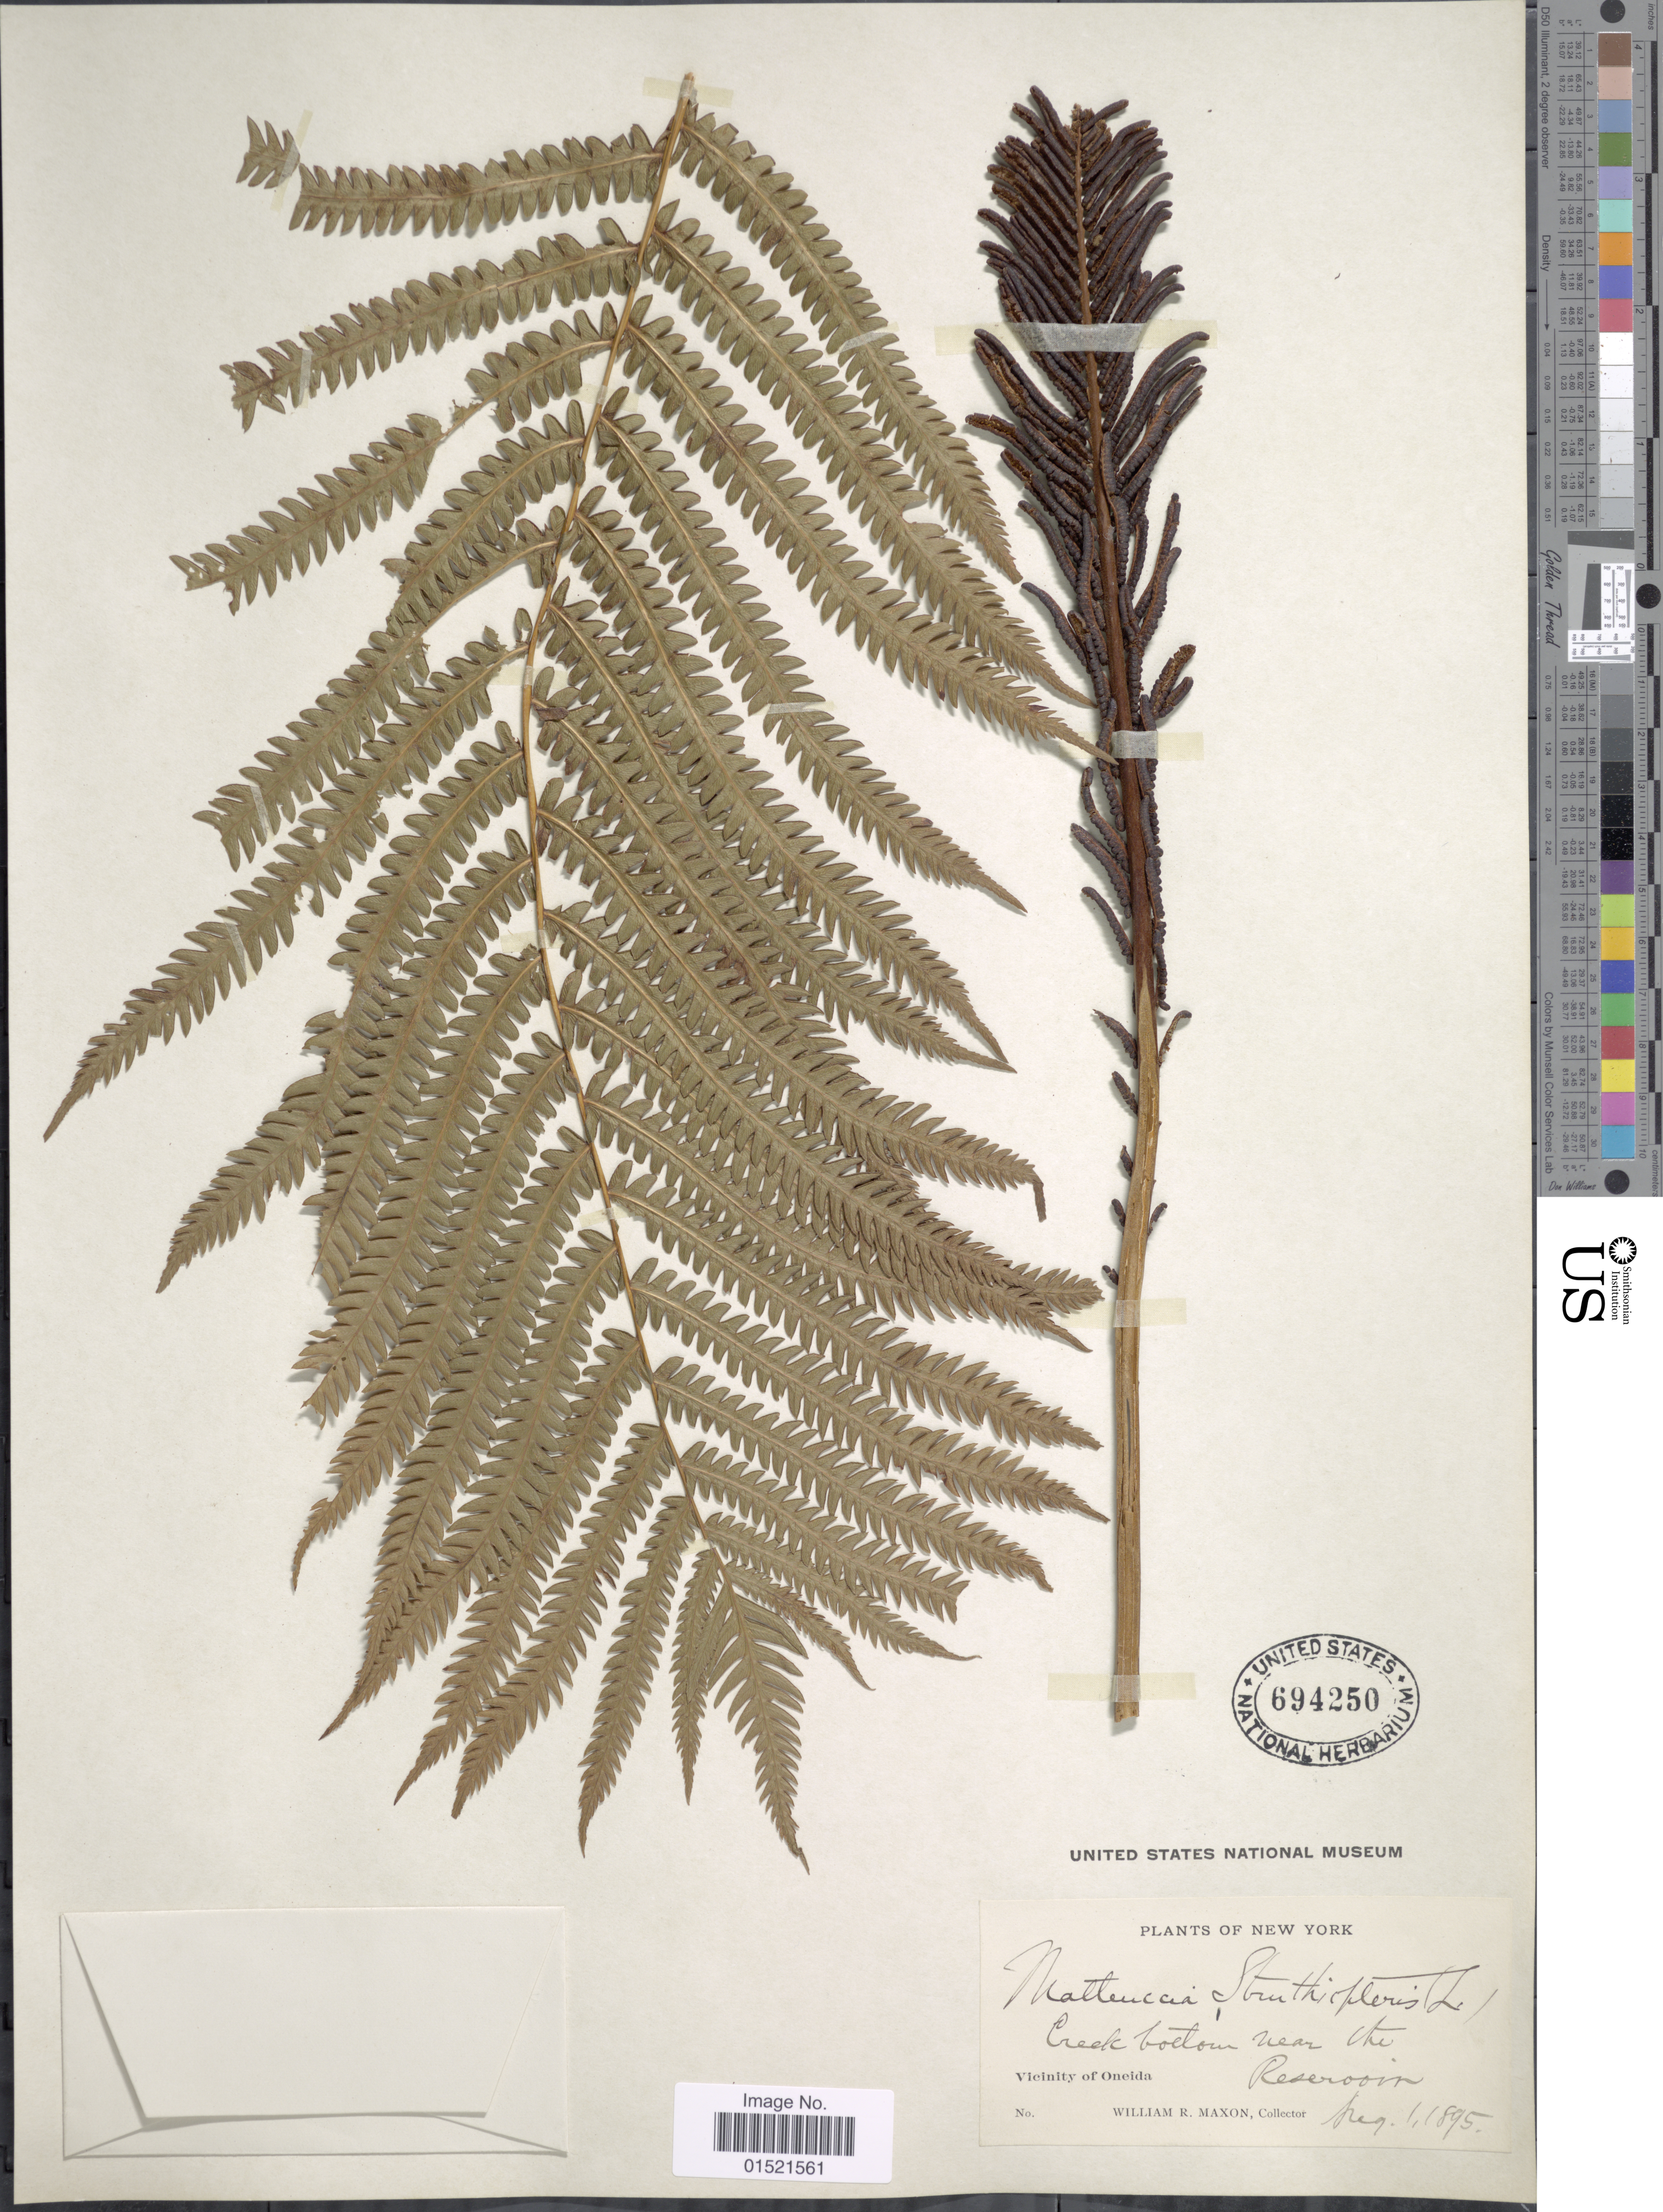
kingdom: Plantae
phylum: Tracheophyta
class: Polypodiopsida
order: Polypodiales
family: Onocleaceae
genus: Matteuccia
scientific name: Matteuccia struthiopteris var. pensylvanica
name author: (Willd.) C.V. Morton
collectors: W. R. Maxon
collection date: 1895-08-01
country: United States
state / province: New York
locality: Vicinity of Oneida, Creek bottom near the Reservoir.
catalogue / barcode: US 694250